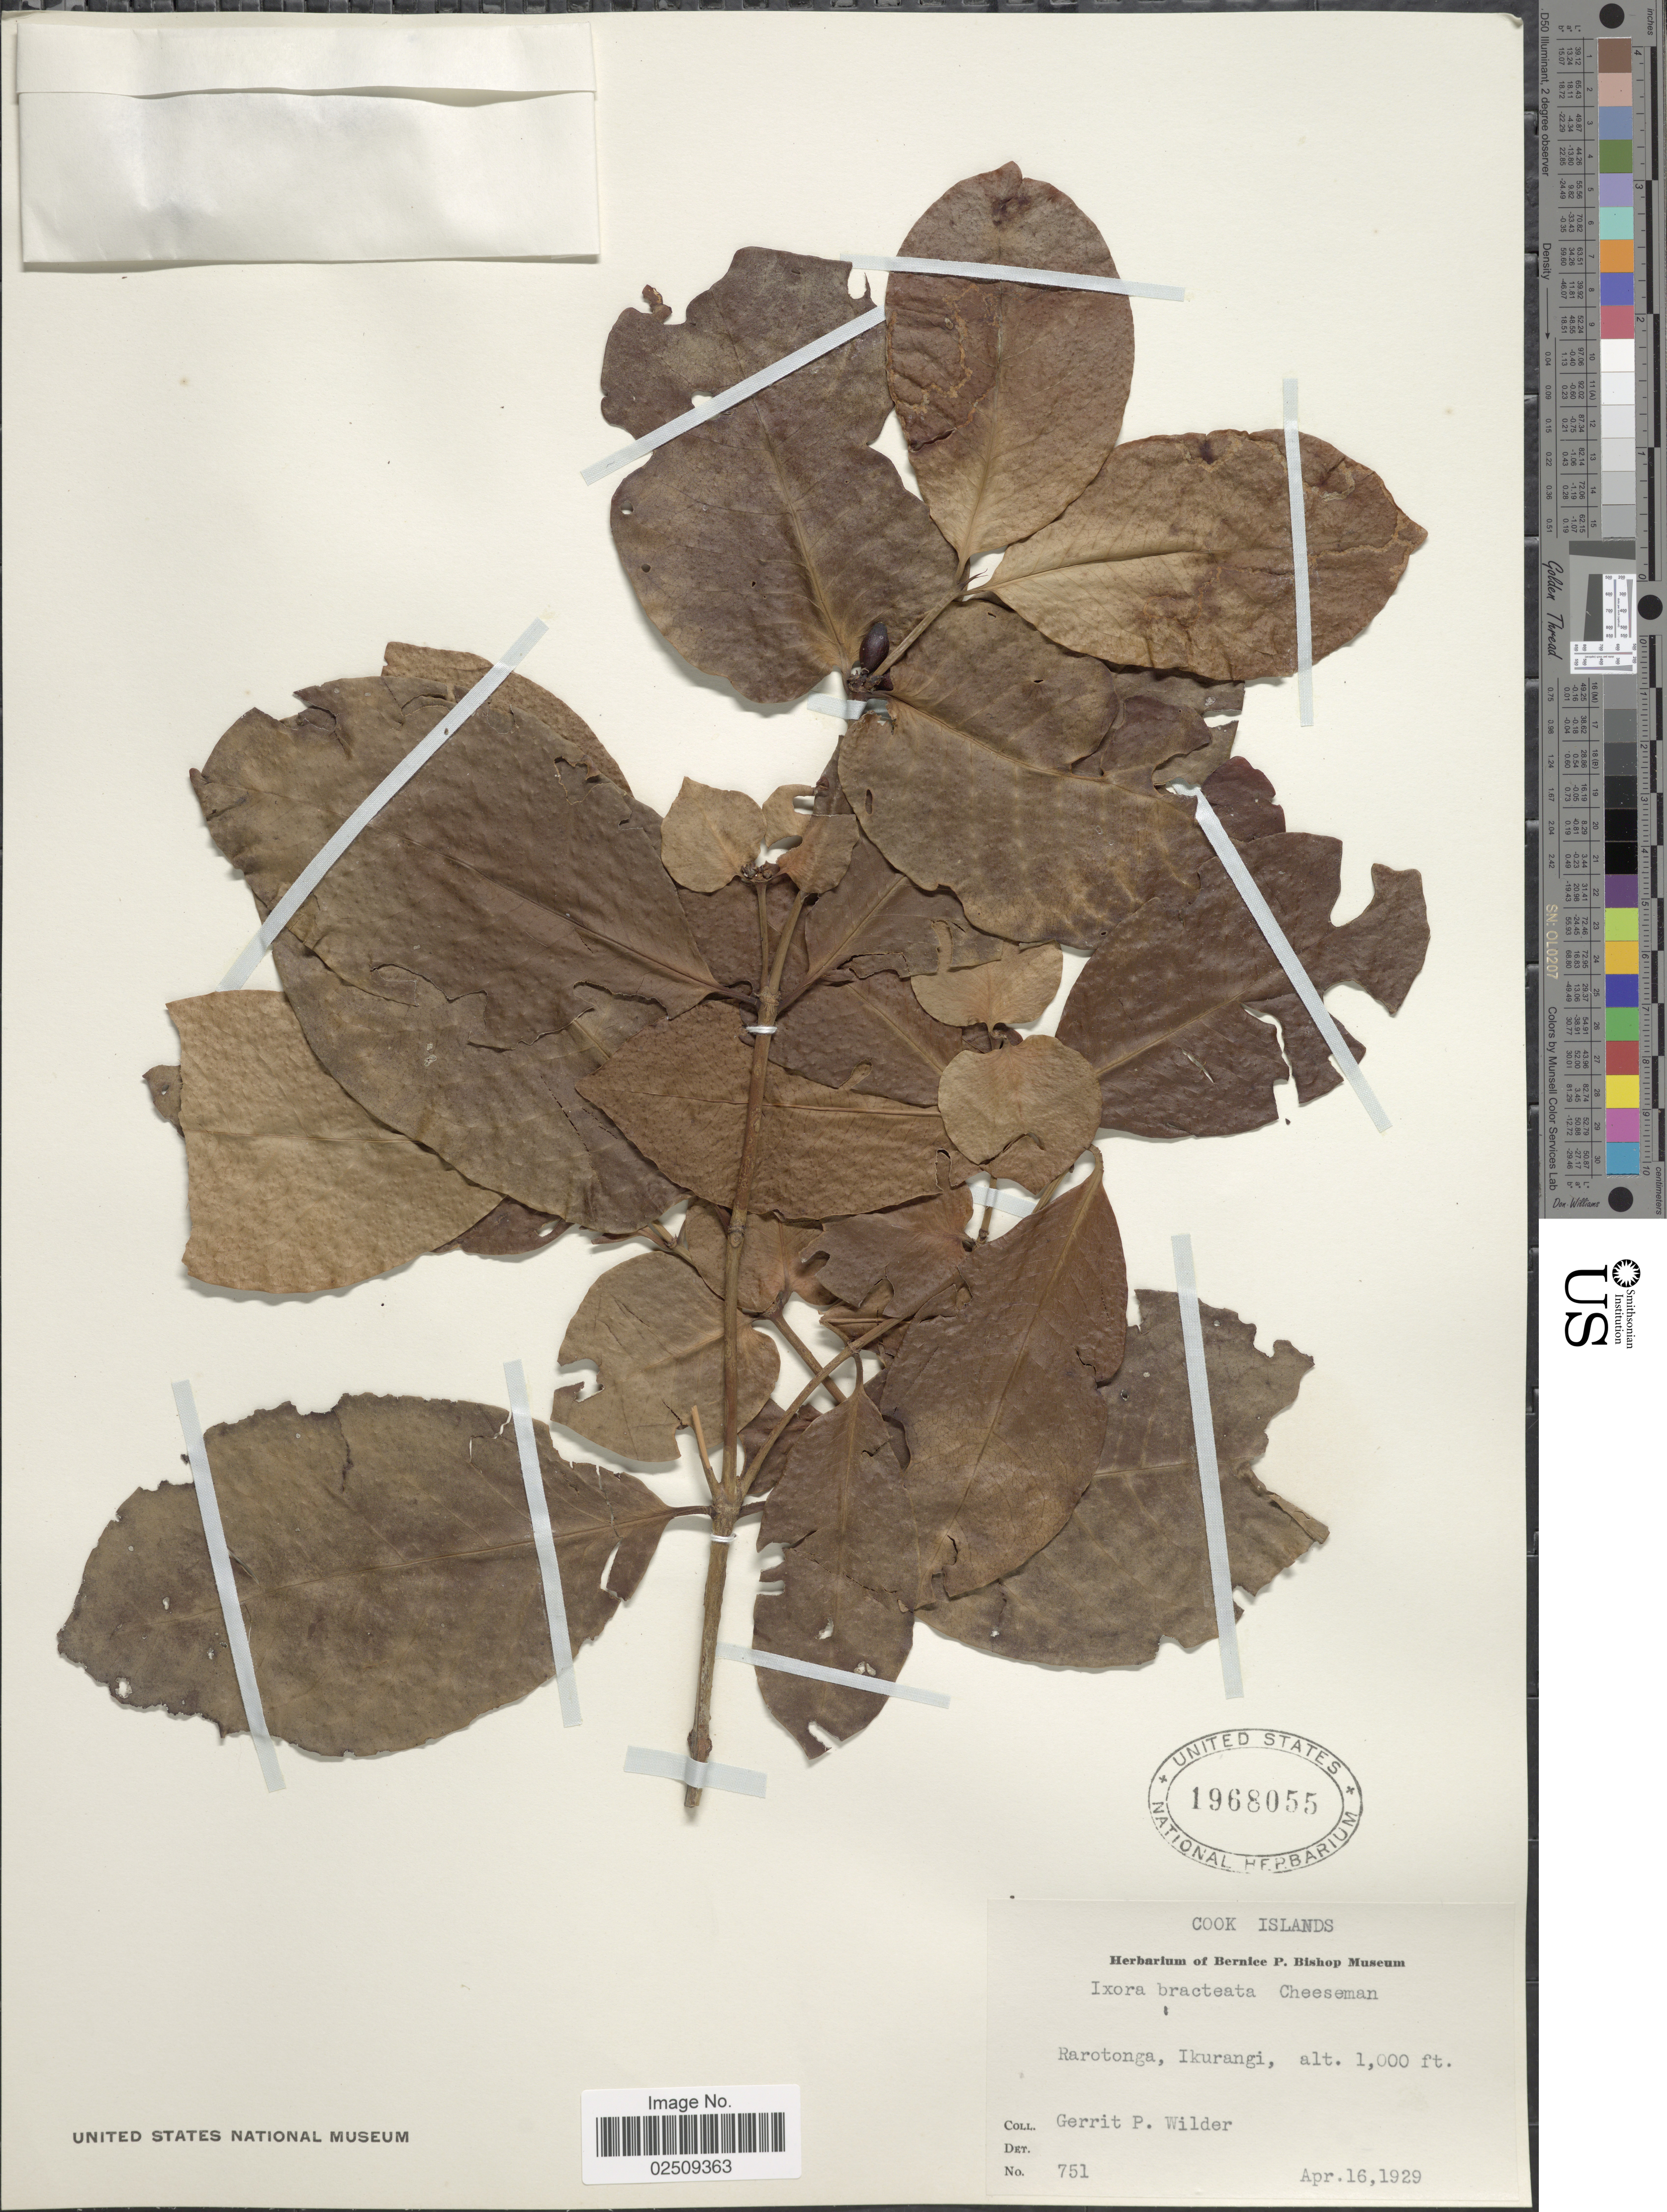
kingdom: Plantae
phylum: Tracheophyta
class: Magnoliopsida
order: Gentianales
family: Rubiaceae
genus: Ixora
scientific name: Ixora bracteata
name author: Cheeseman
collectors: G. Wilder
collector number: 751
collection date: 1929-04-16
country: Cook Islands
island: Rarotonga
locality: Rarotonga, Ikurangi.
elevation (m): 305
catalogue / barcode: US 1968055